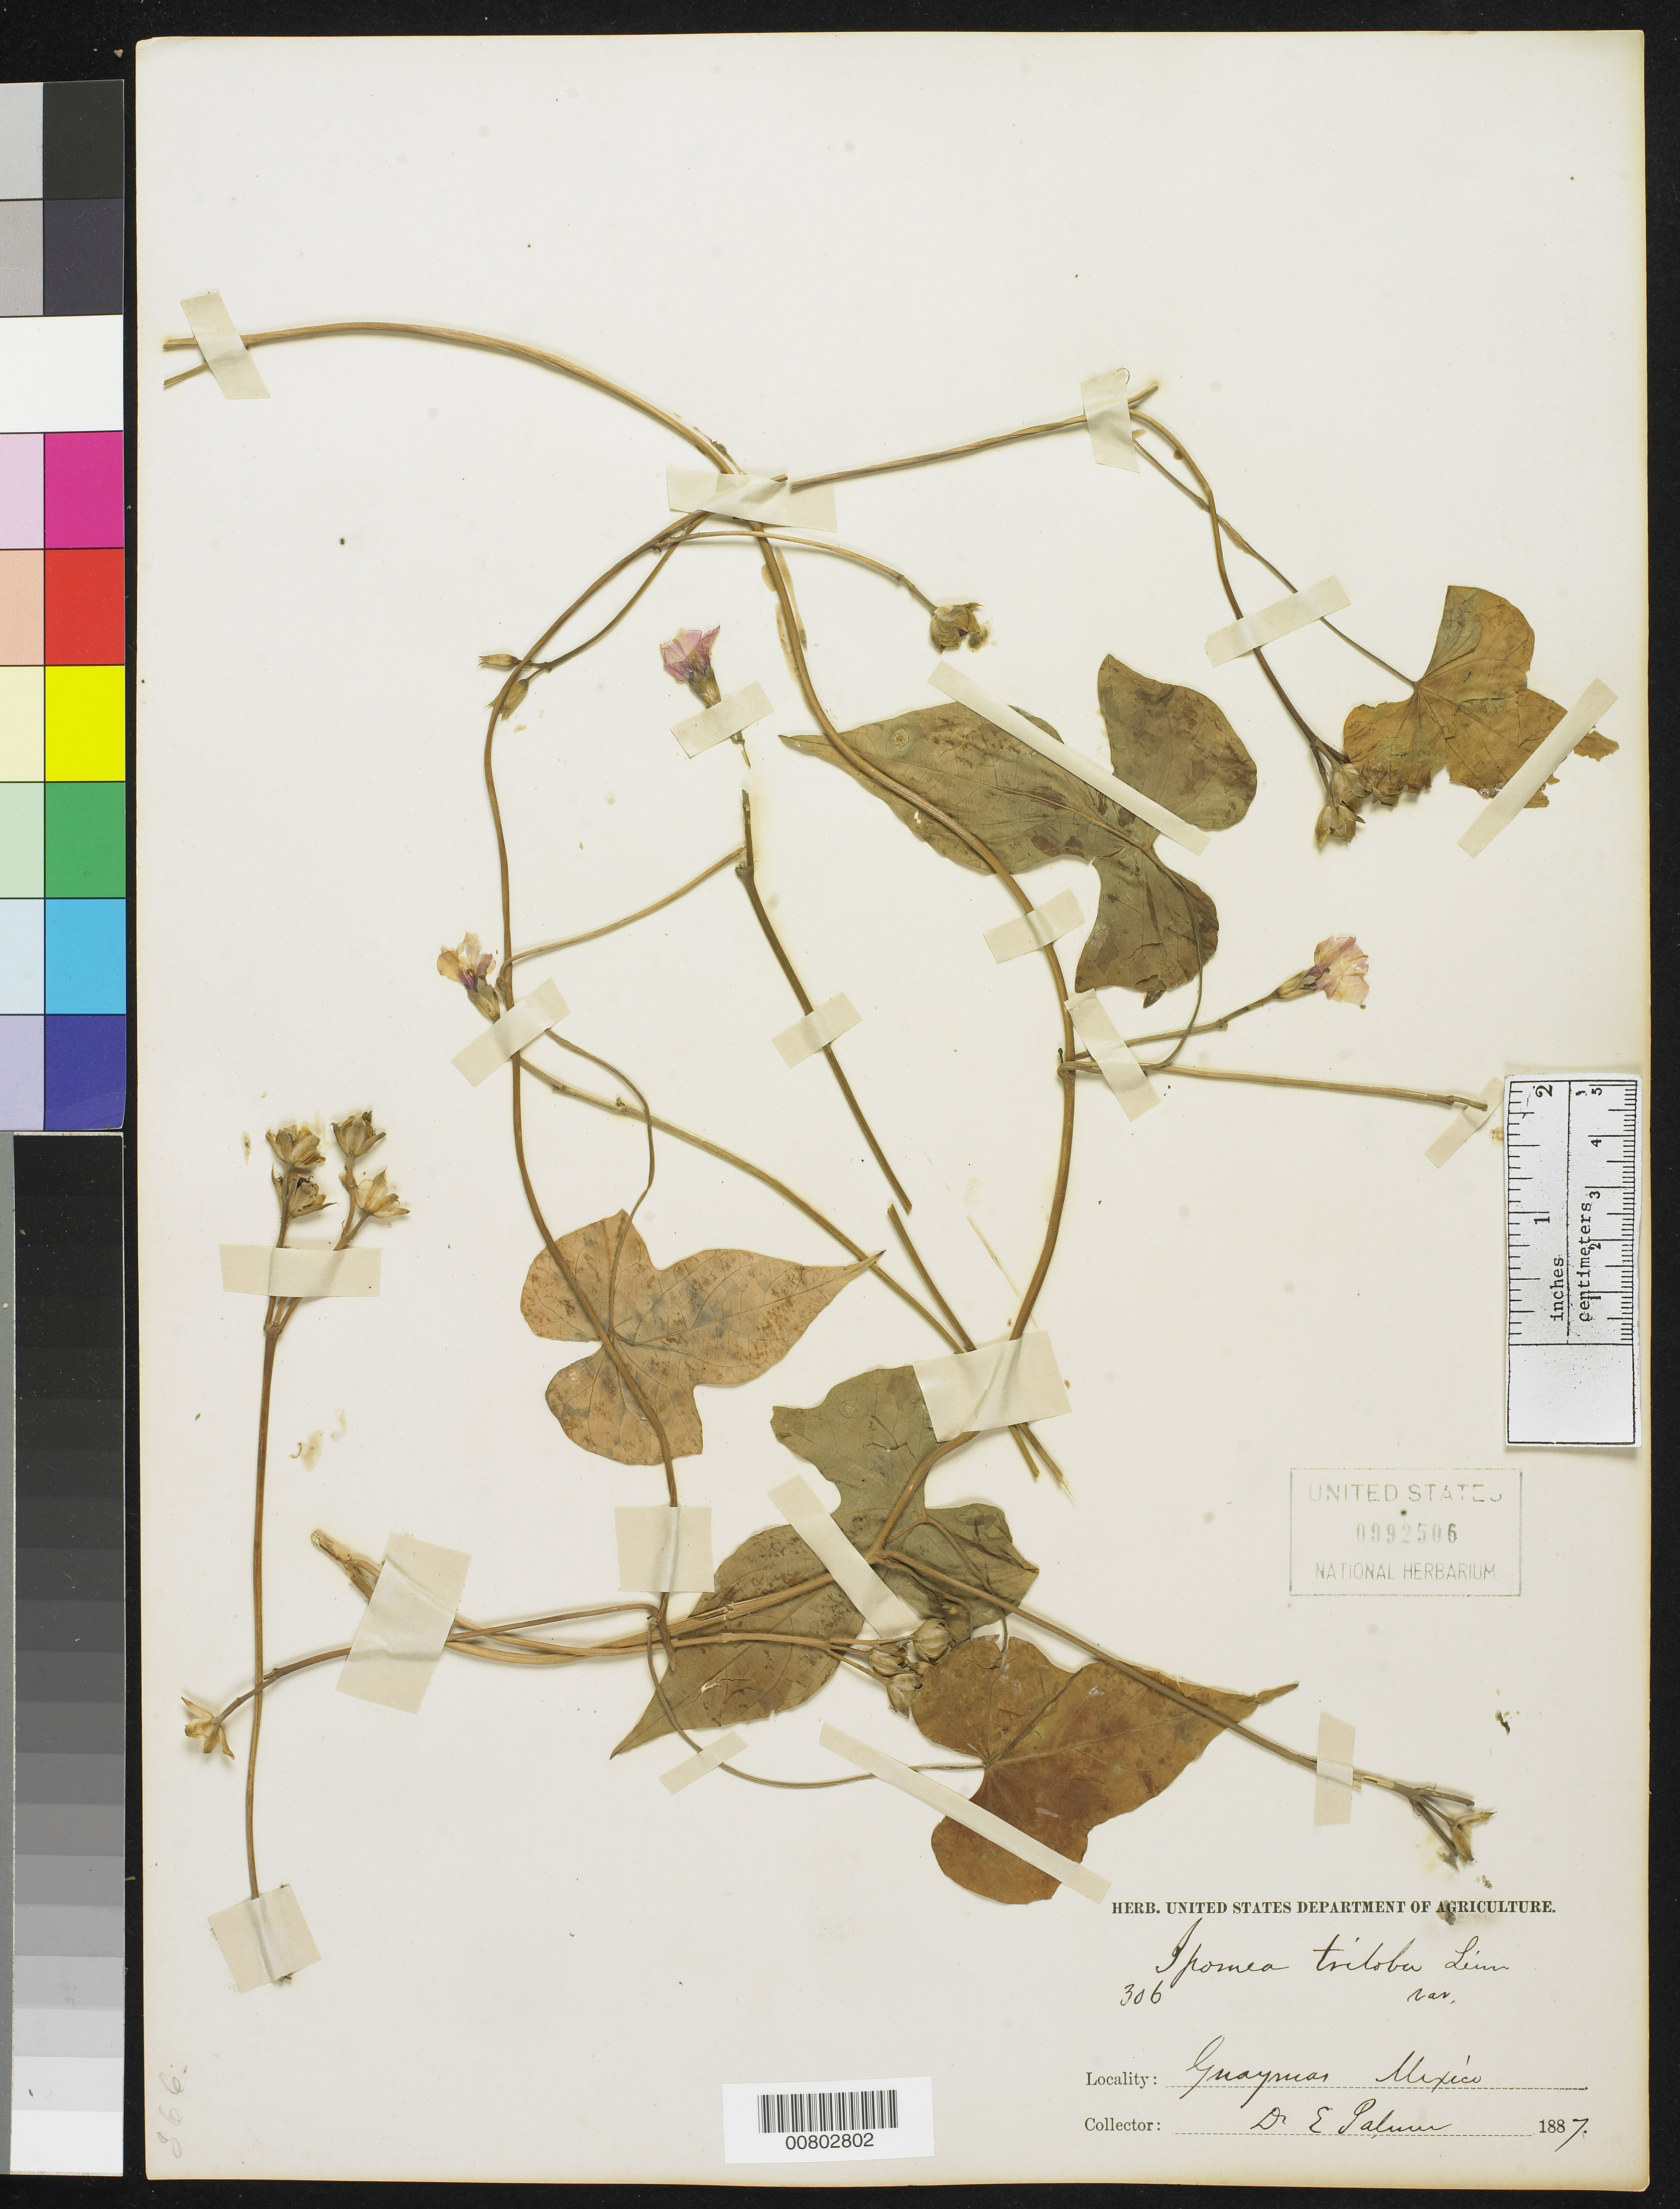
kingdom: Plantae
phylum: Tracheophyta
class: Magnoliopsida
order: Solanales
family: Convolvulaceae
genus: Ipomoea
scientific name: Ipomoea triloba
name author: L.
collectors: E. Palmer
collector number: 306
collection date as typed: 1887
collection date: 1887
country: Mexico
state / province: Sonora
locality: Guaymas, Sonora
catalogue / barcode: US 92506